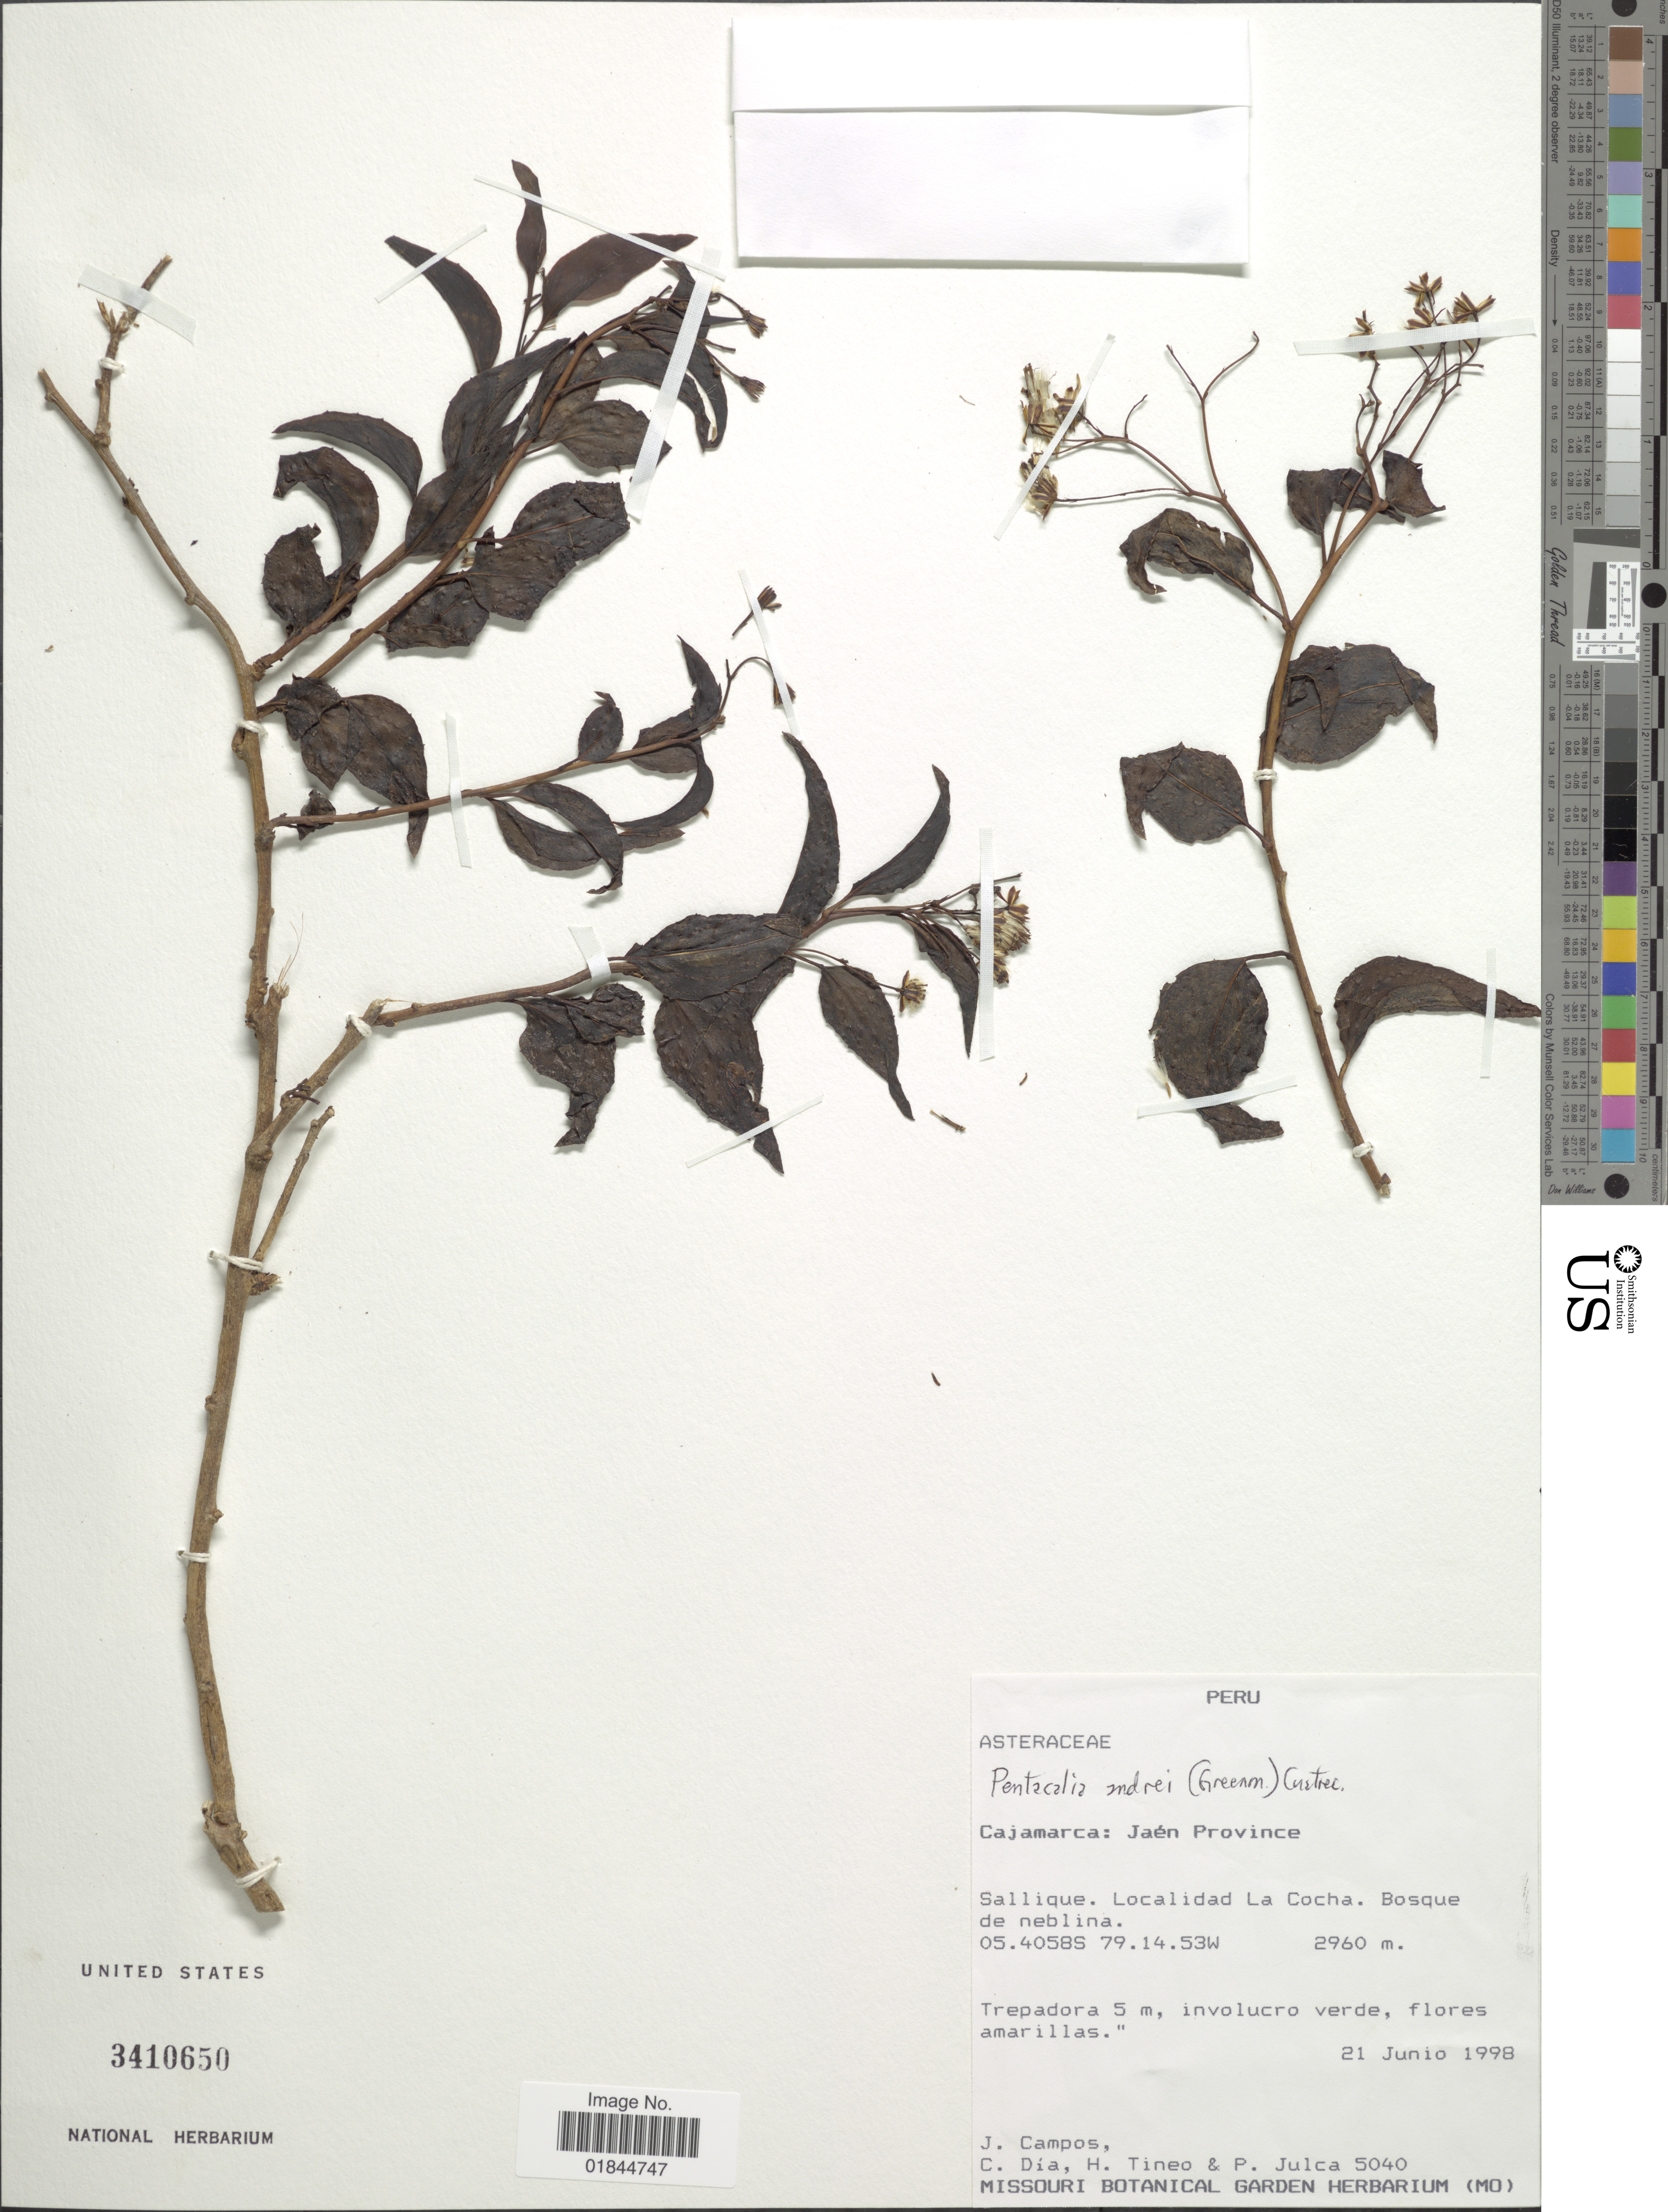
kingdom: Plantae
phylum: Tracheophyta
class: Magnoliopsida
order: Asterales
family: Asteraceae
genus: Pentacalia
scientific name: Pentacalia andrei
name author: (Greenm.) Cuatrec.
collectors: J. Campos, C. Dia, H. Tineo & P. Julca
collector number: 5040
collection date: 1998-06-21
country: Peru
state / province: Cajamarca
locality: Cajamarca: Jaen Province. Sallique. Localidad La Cocha.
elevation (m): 2960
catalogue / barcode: US 3410650